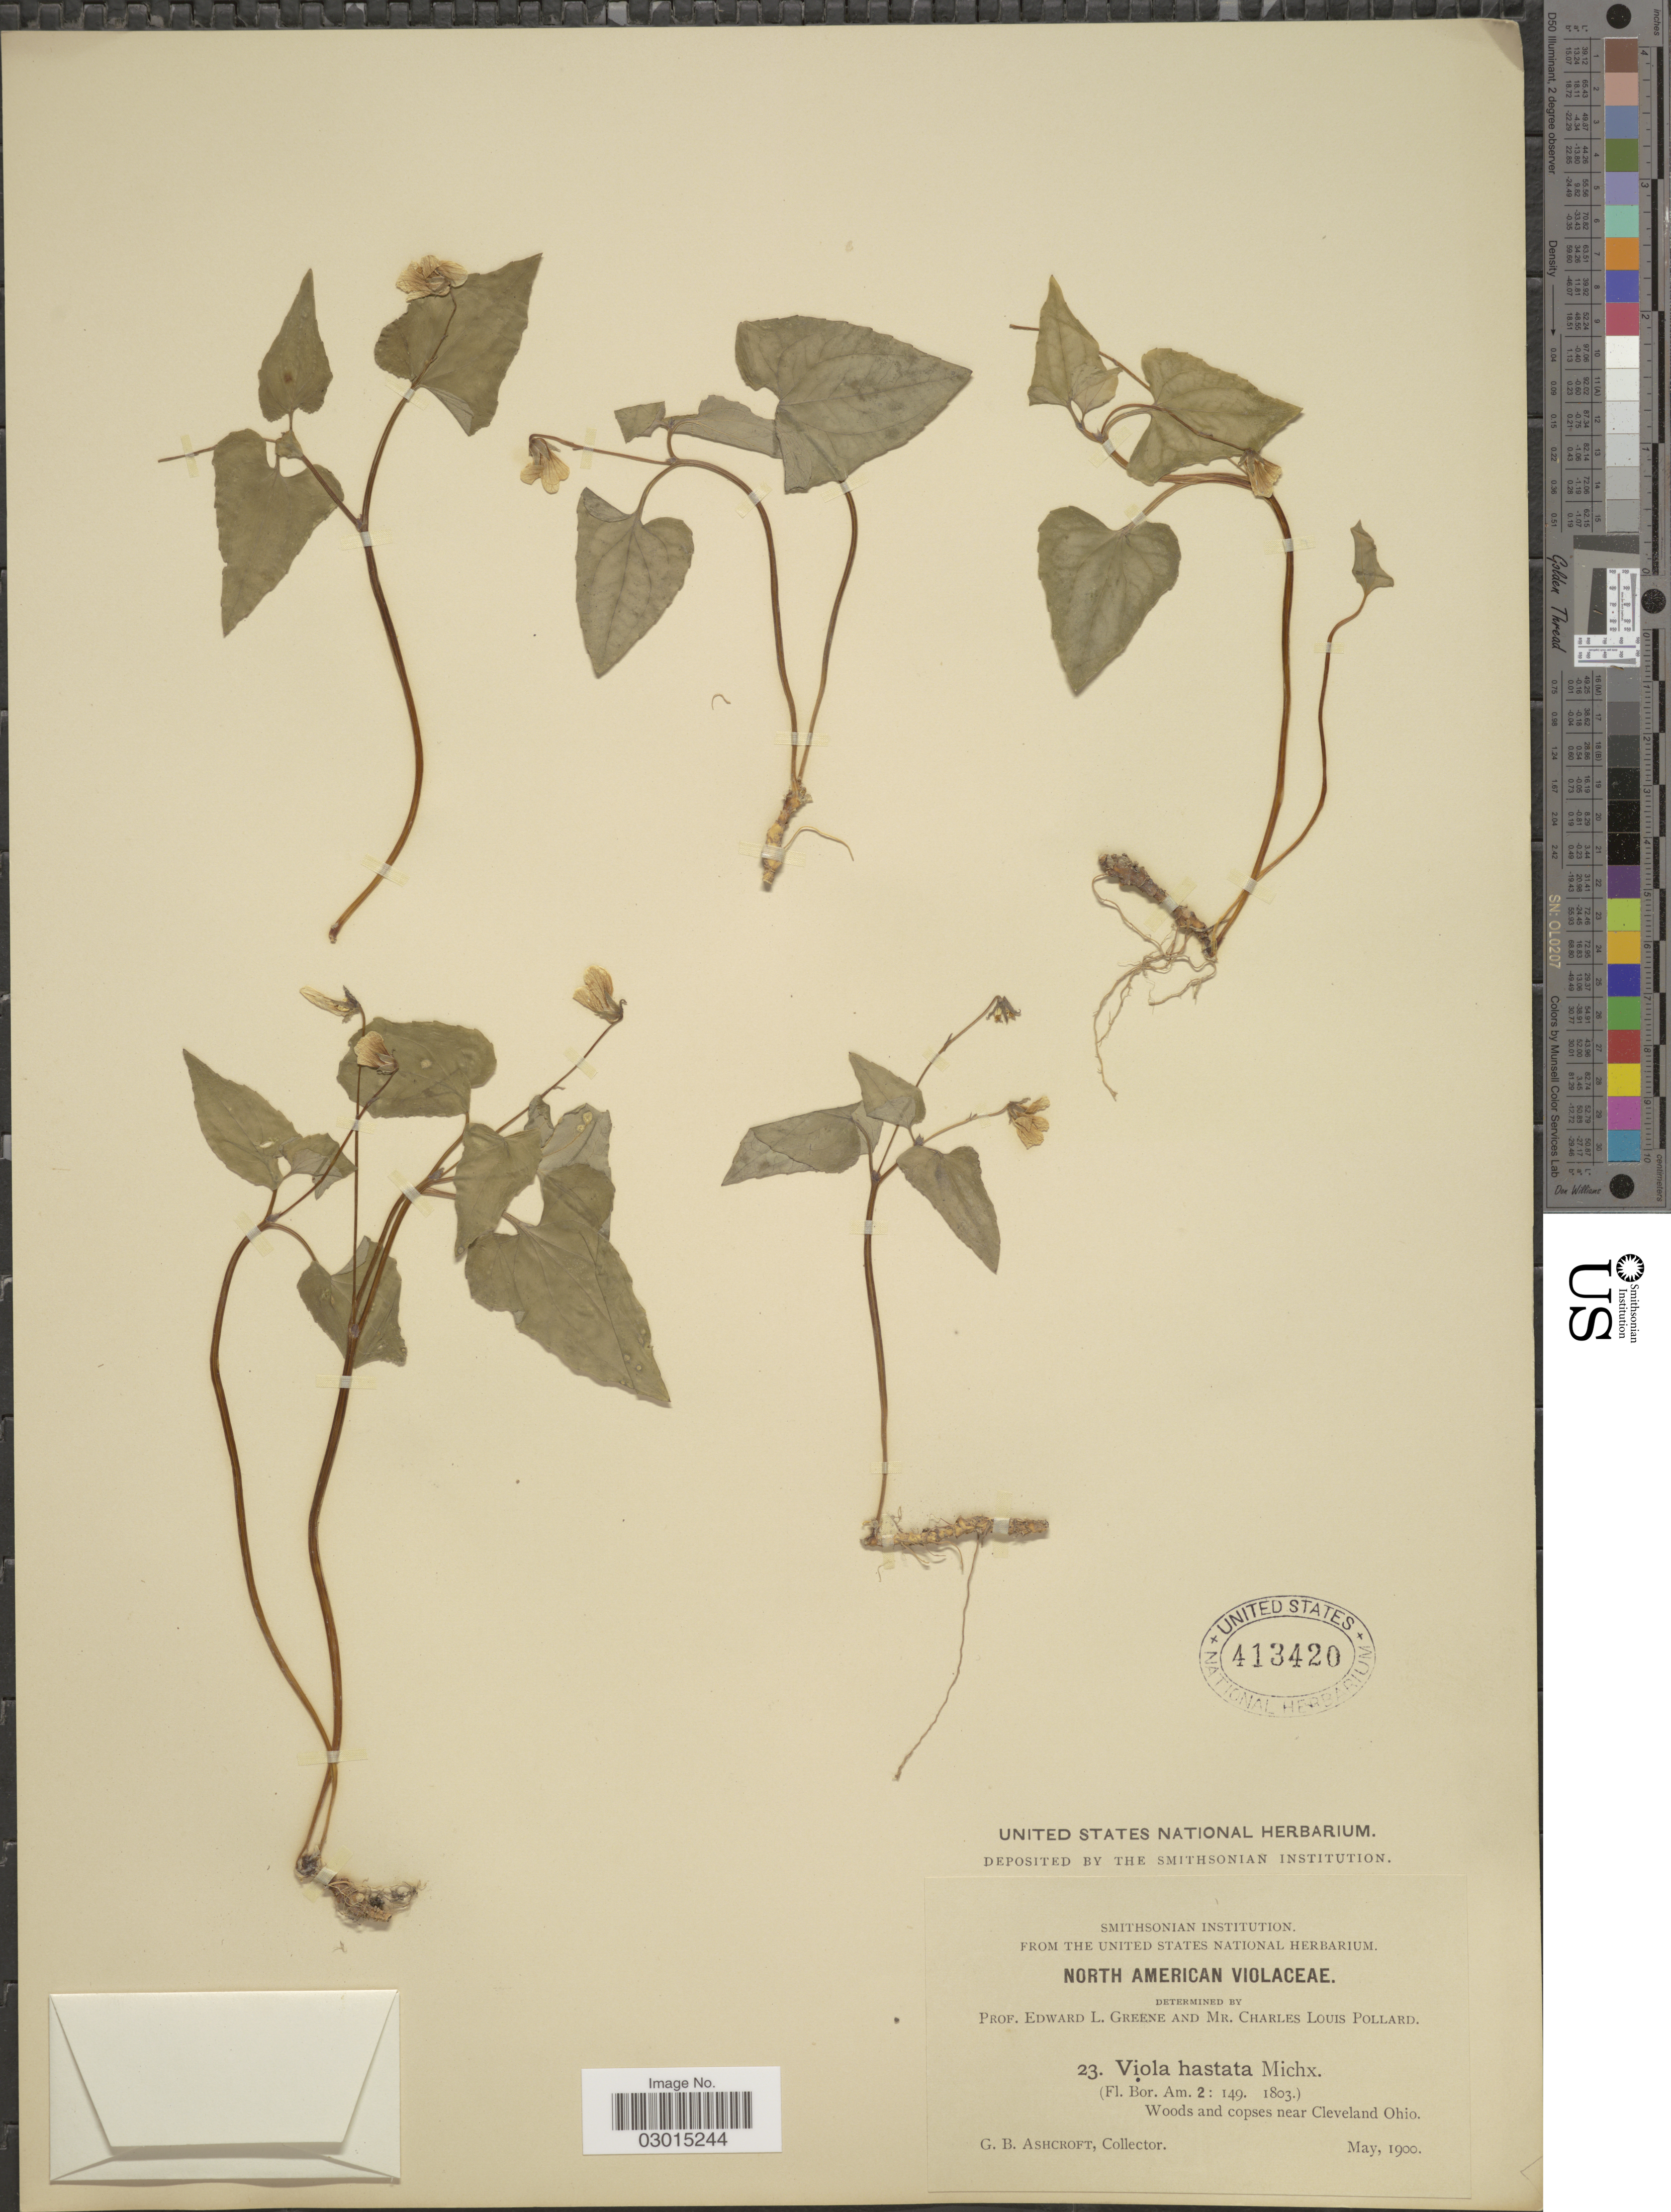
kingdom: Plantae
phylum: Tracheophyta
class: Magnoliopsida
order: Malpighiales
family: Violaceae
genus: Viola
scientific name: Viola hastata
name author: Michx.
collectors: G. Ashcroft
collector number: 23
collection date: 1900-05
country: United States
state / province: Ohio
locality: Woods and copses near Cleveland.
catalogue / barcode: US 413420